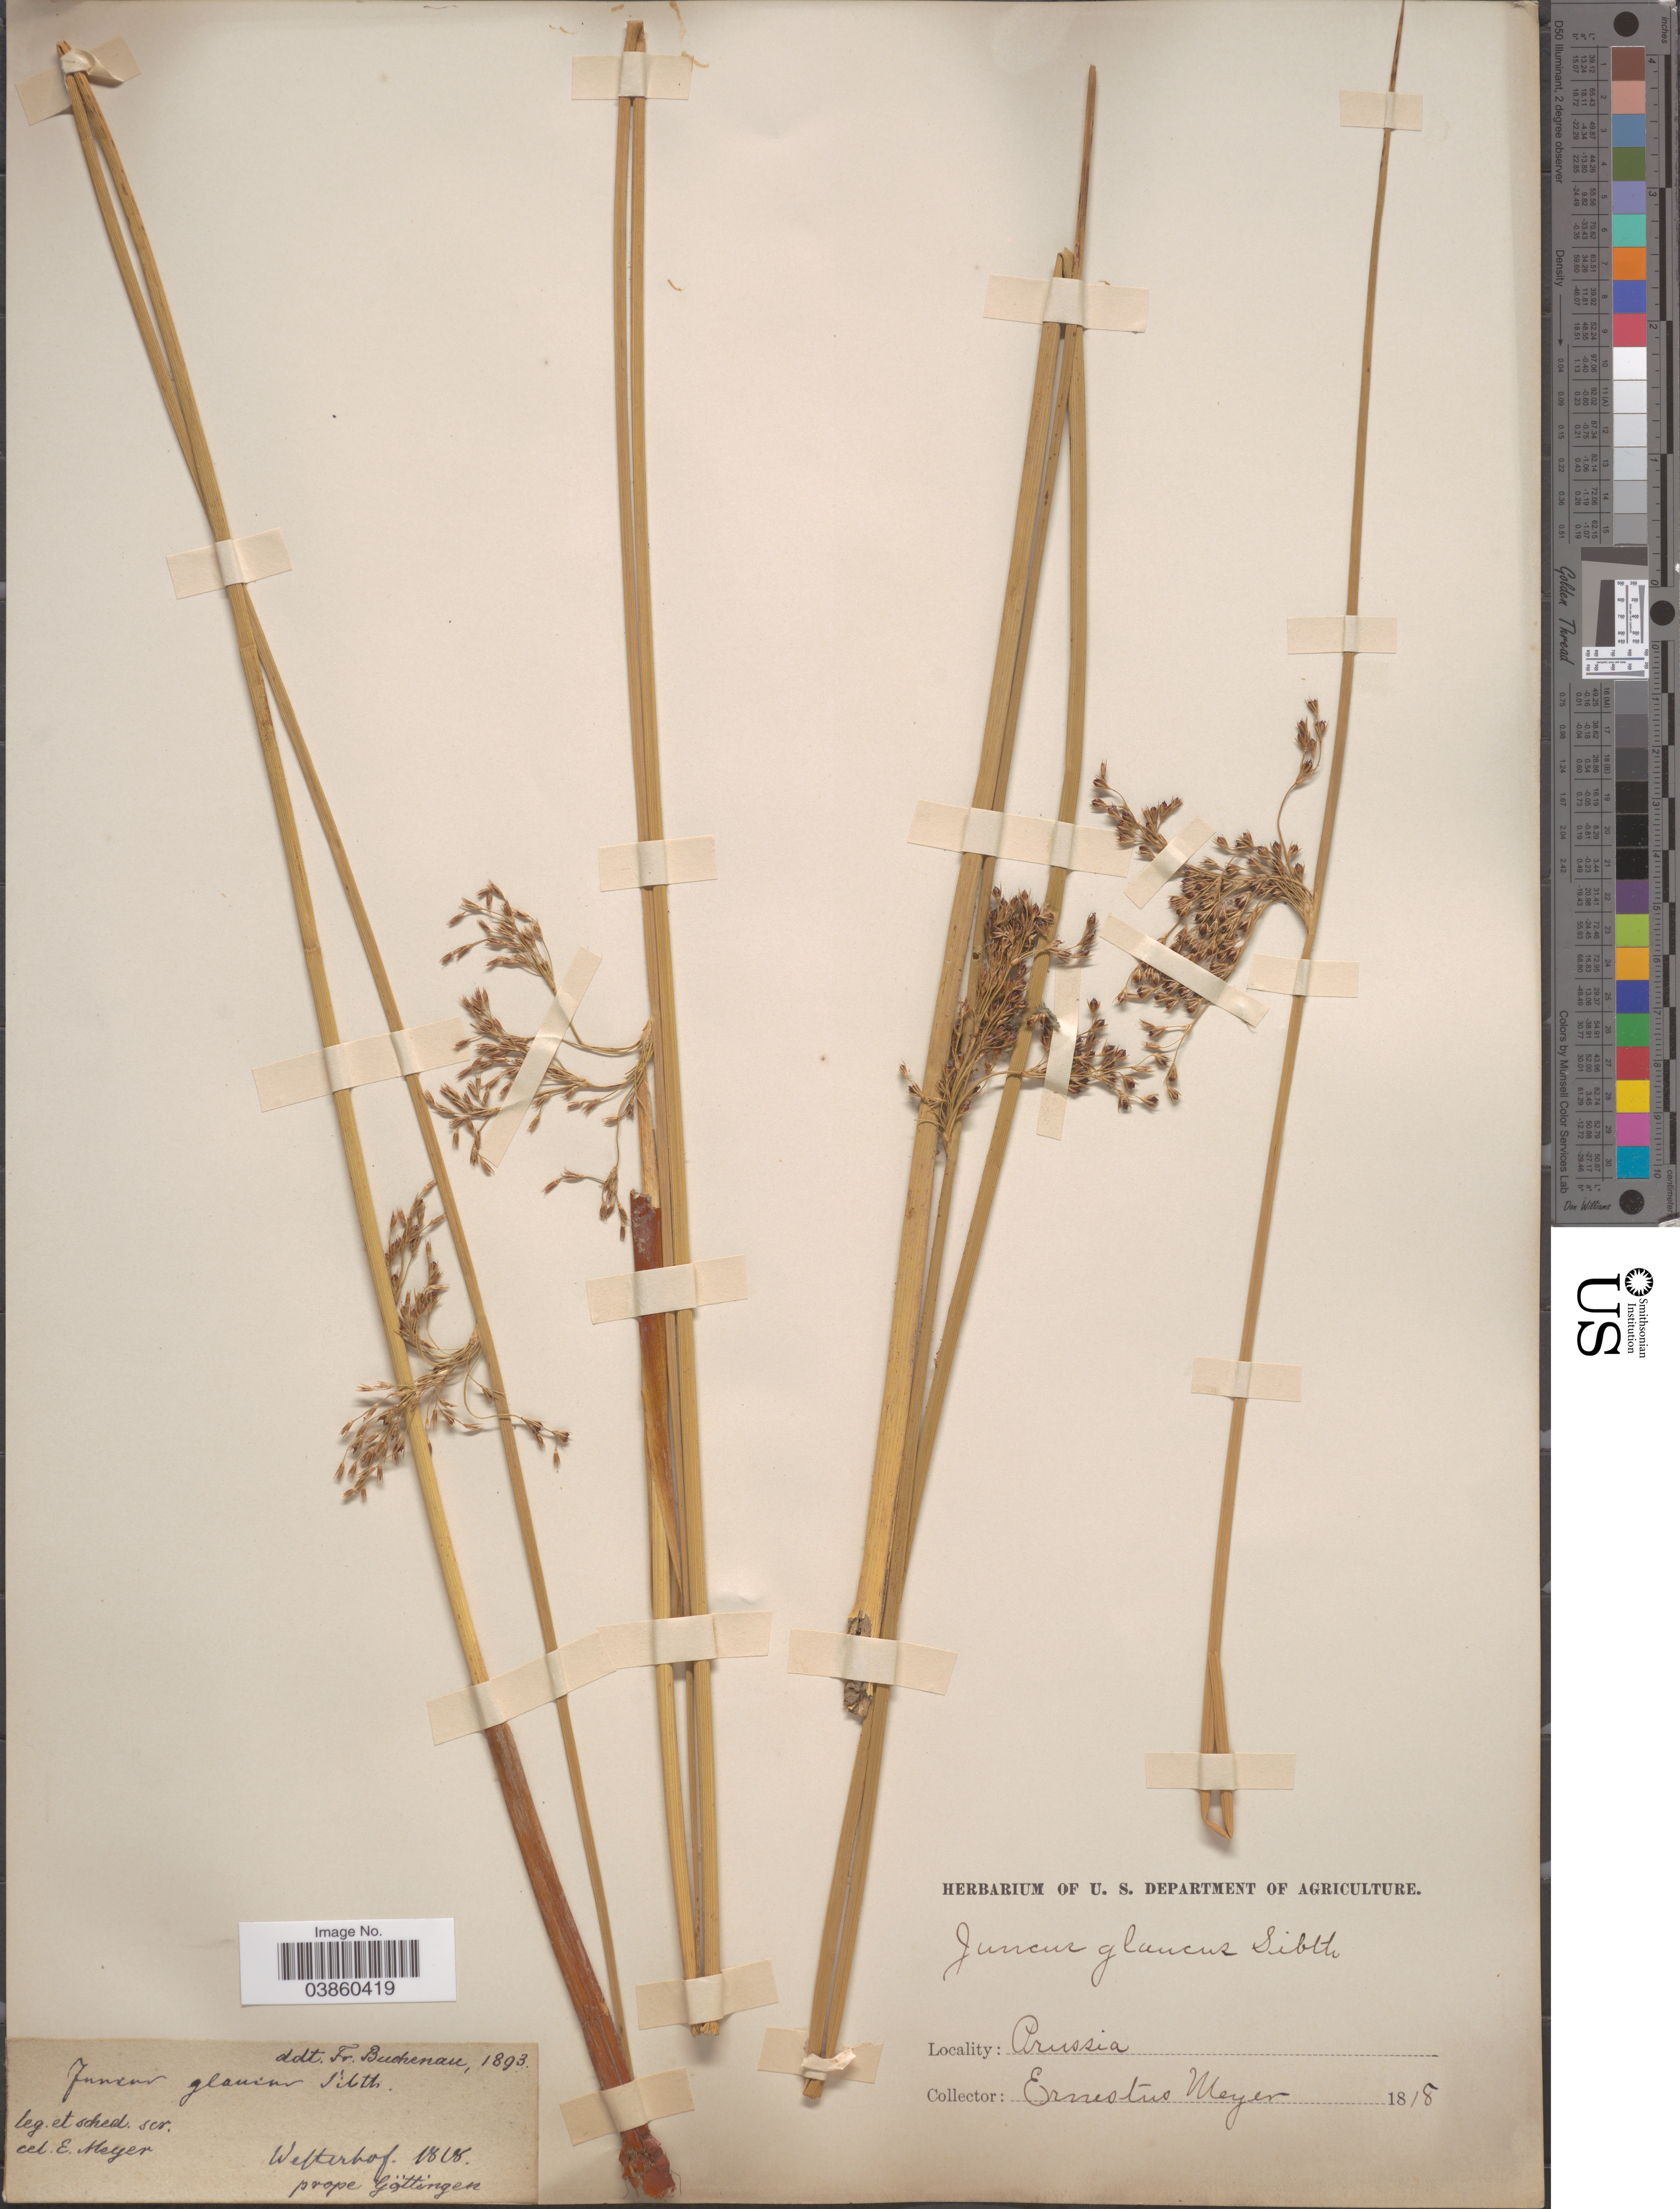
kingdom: Plantae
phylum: Tracheophyta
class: Liliopsida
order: Poales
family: Juncaceae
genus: Juncus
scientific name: Juncus glaucus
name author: Ehrh.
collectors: E. Meyer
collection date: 1818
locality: Prussia. Wetterhof [interpreted] prope Göttingen.